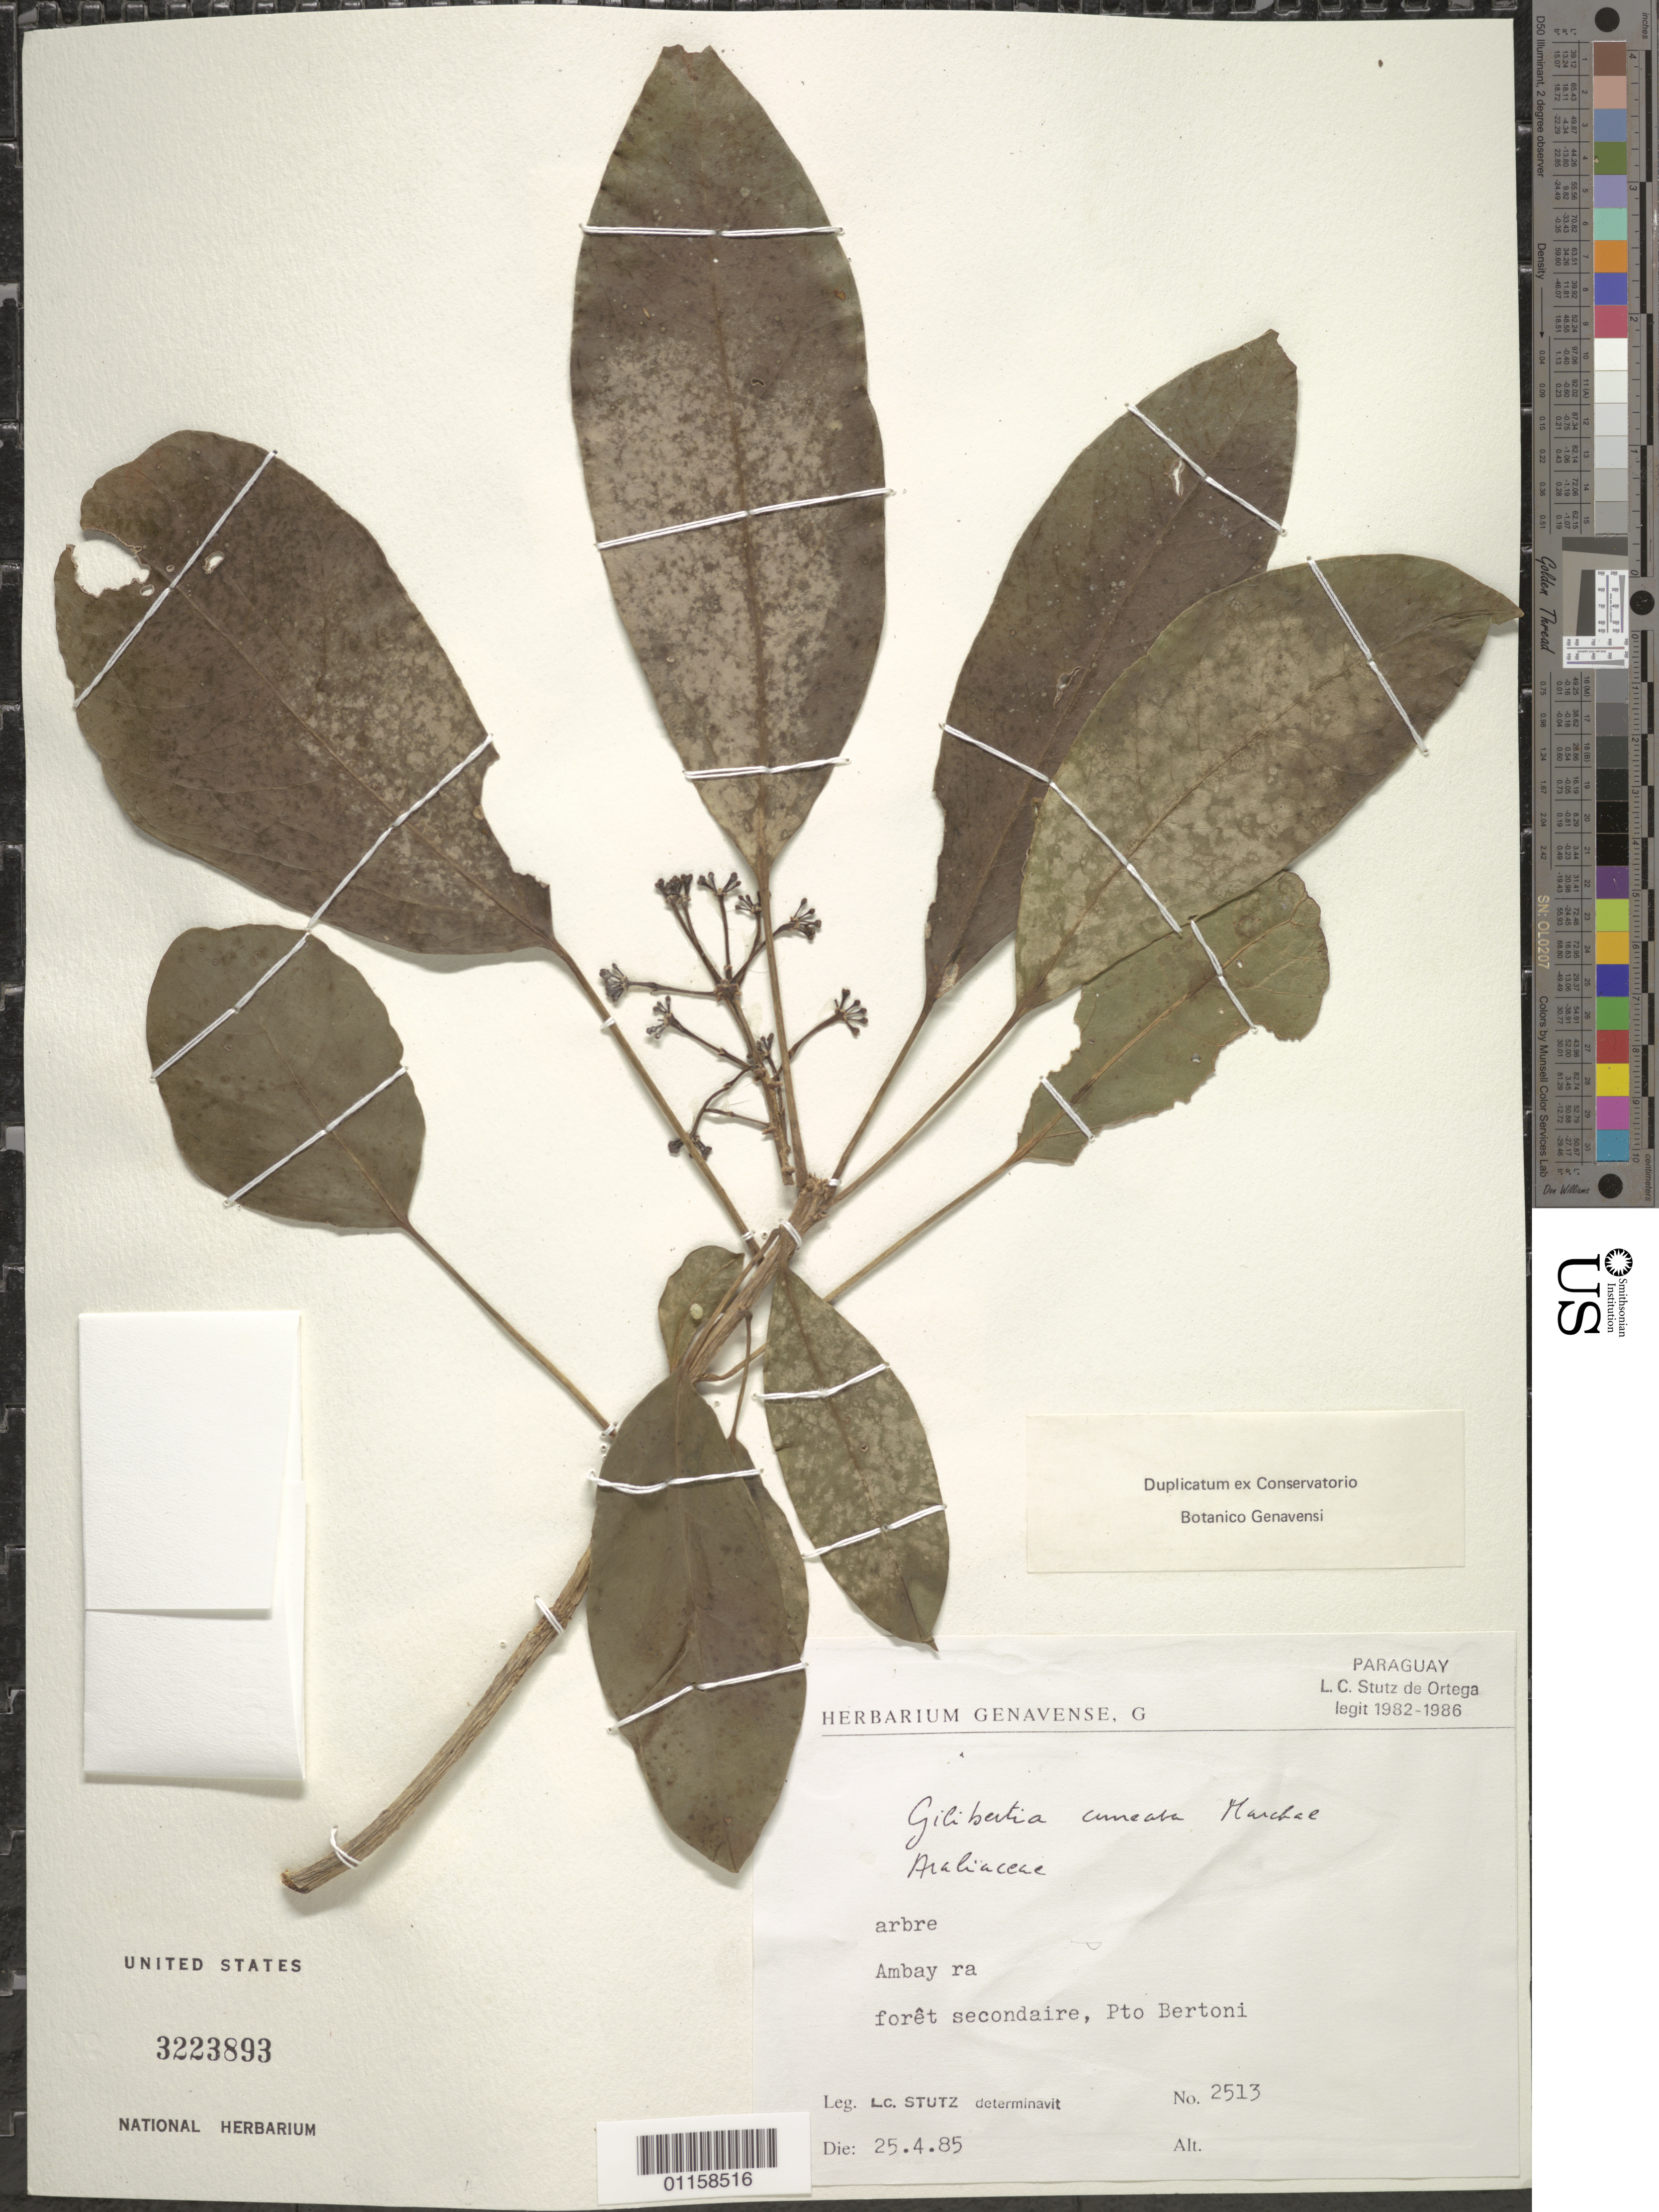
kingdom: Plantae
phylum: Tracheophyta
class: Magnoliopsida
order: Apiales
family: Araliaceae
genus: Dendropanax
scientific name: Dendropanax cuneatus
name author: (DC.) Decne. & Planch.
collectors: L. C. Stutz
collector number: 2513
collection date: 1985-04-25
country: Paraguay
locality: Pto Bertoni.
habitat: Secondary forest.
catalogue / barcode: US 3223893